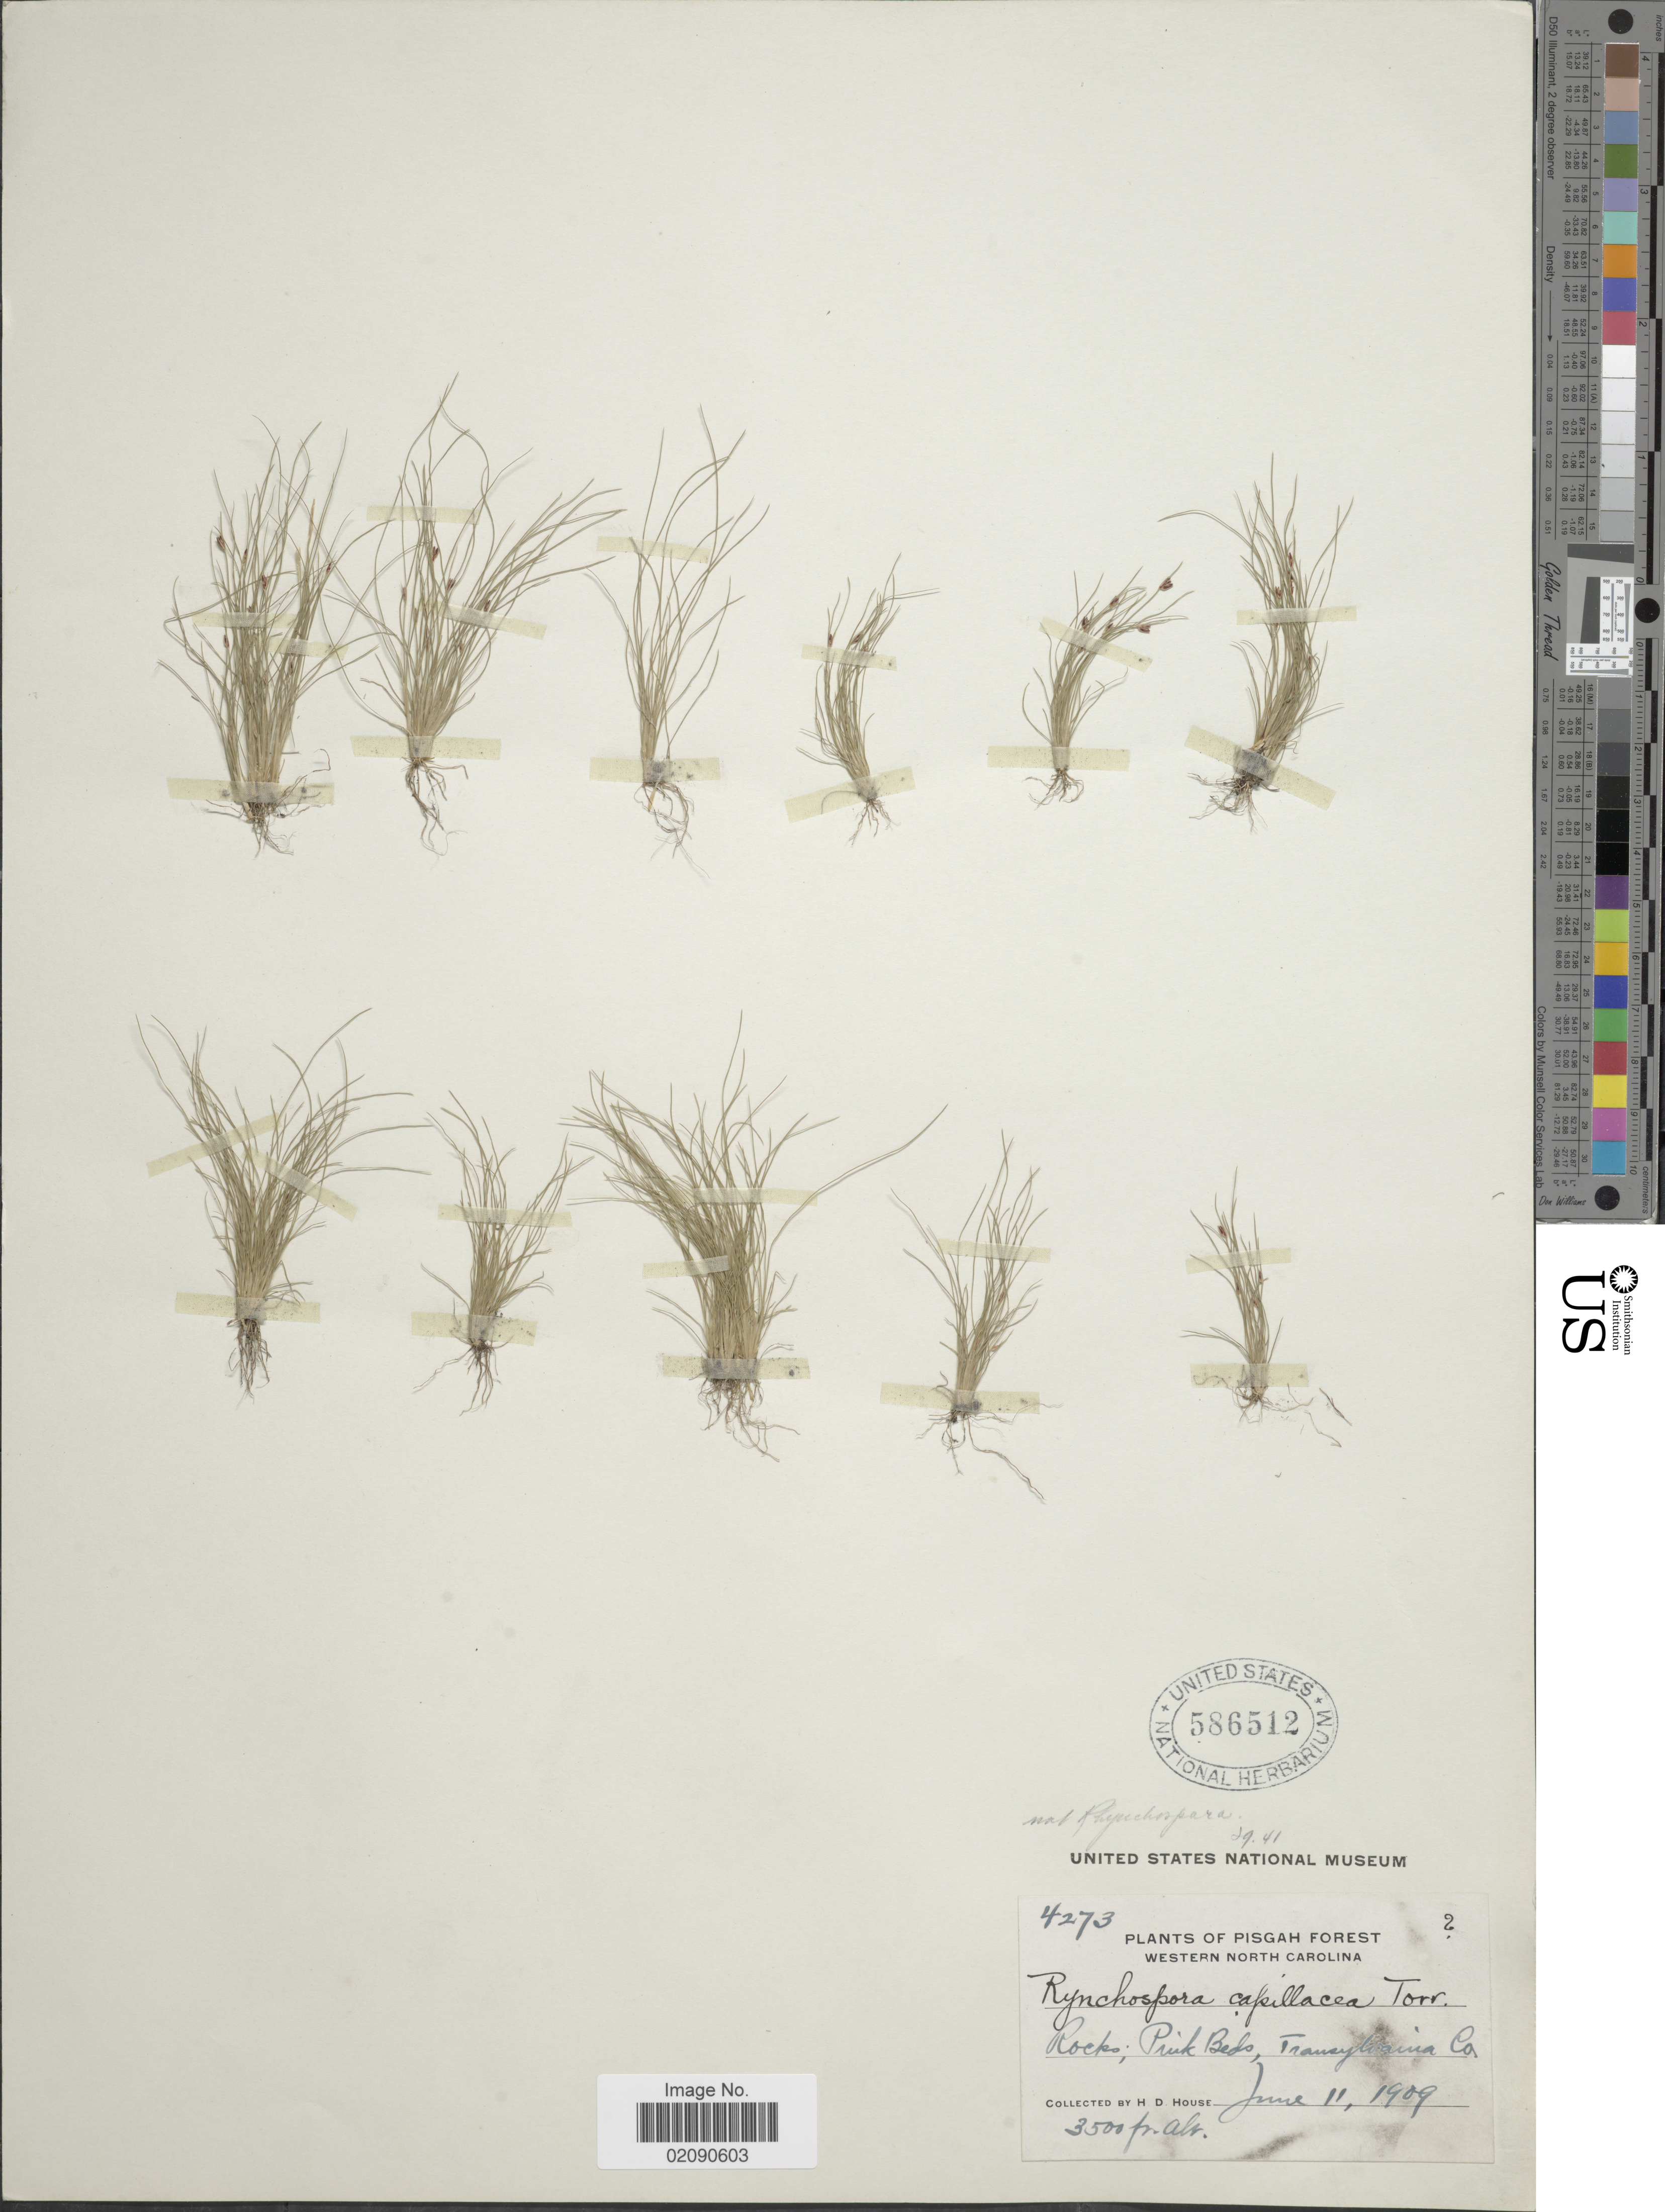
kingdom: Plantae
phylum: Tracheophyta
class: Liliopsida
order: Poales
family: Cyperaceae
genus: Bulbostylis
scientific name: Bulbostylis capillaris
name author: (L.) Kunth ex C.B. Clarke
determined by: Strong, Mark T., (BOT), Smithsonian Institution - National Museum of Natural History (UNITED STATES)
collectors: H. D. House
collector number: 4273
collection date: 1909-06-11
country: United States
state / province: North Carolina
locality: Pisgah Forest. Western North Carolina. Rocks; Pink Beds, Transylvania Co.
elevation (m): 1067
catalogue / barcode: US 586512